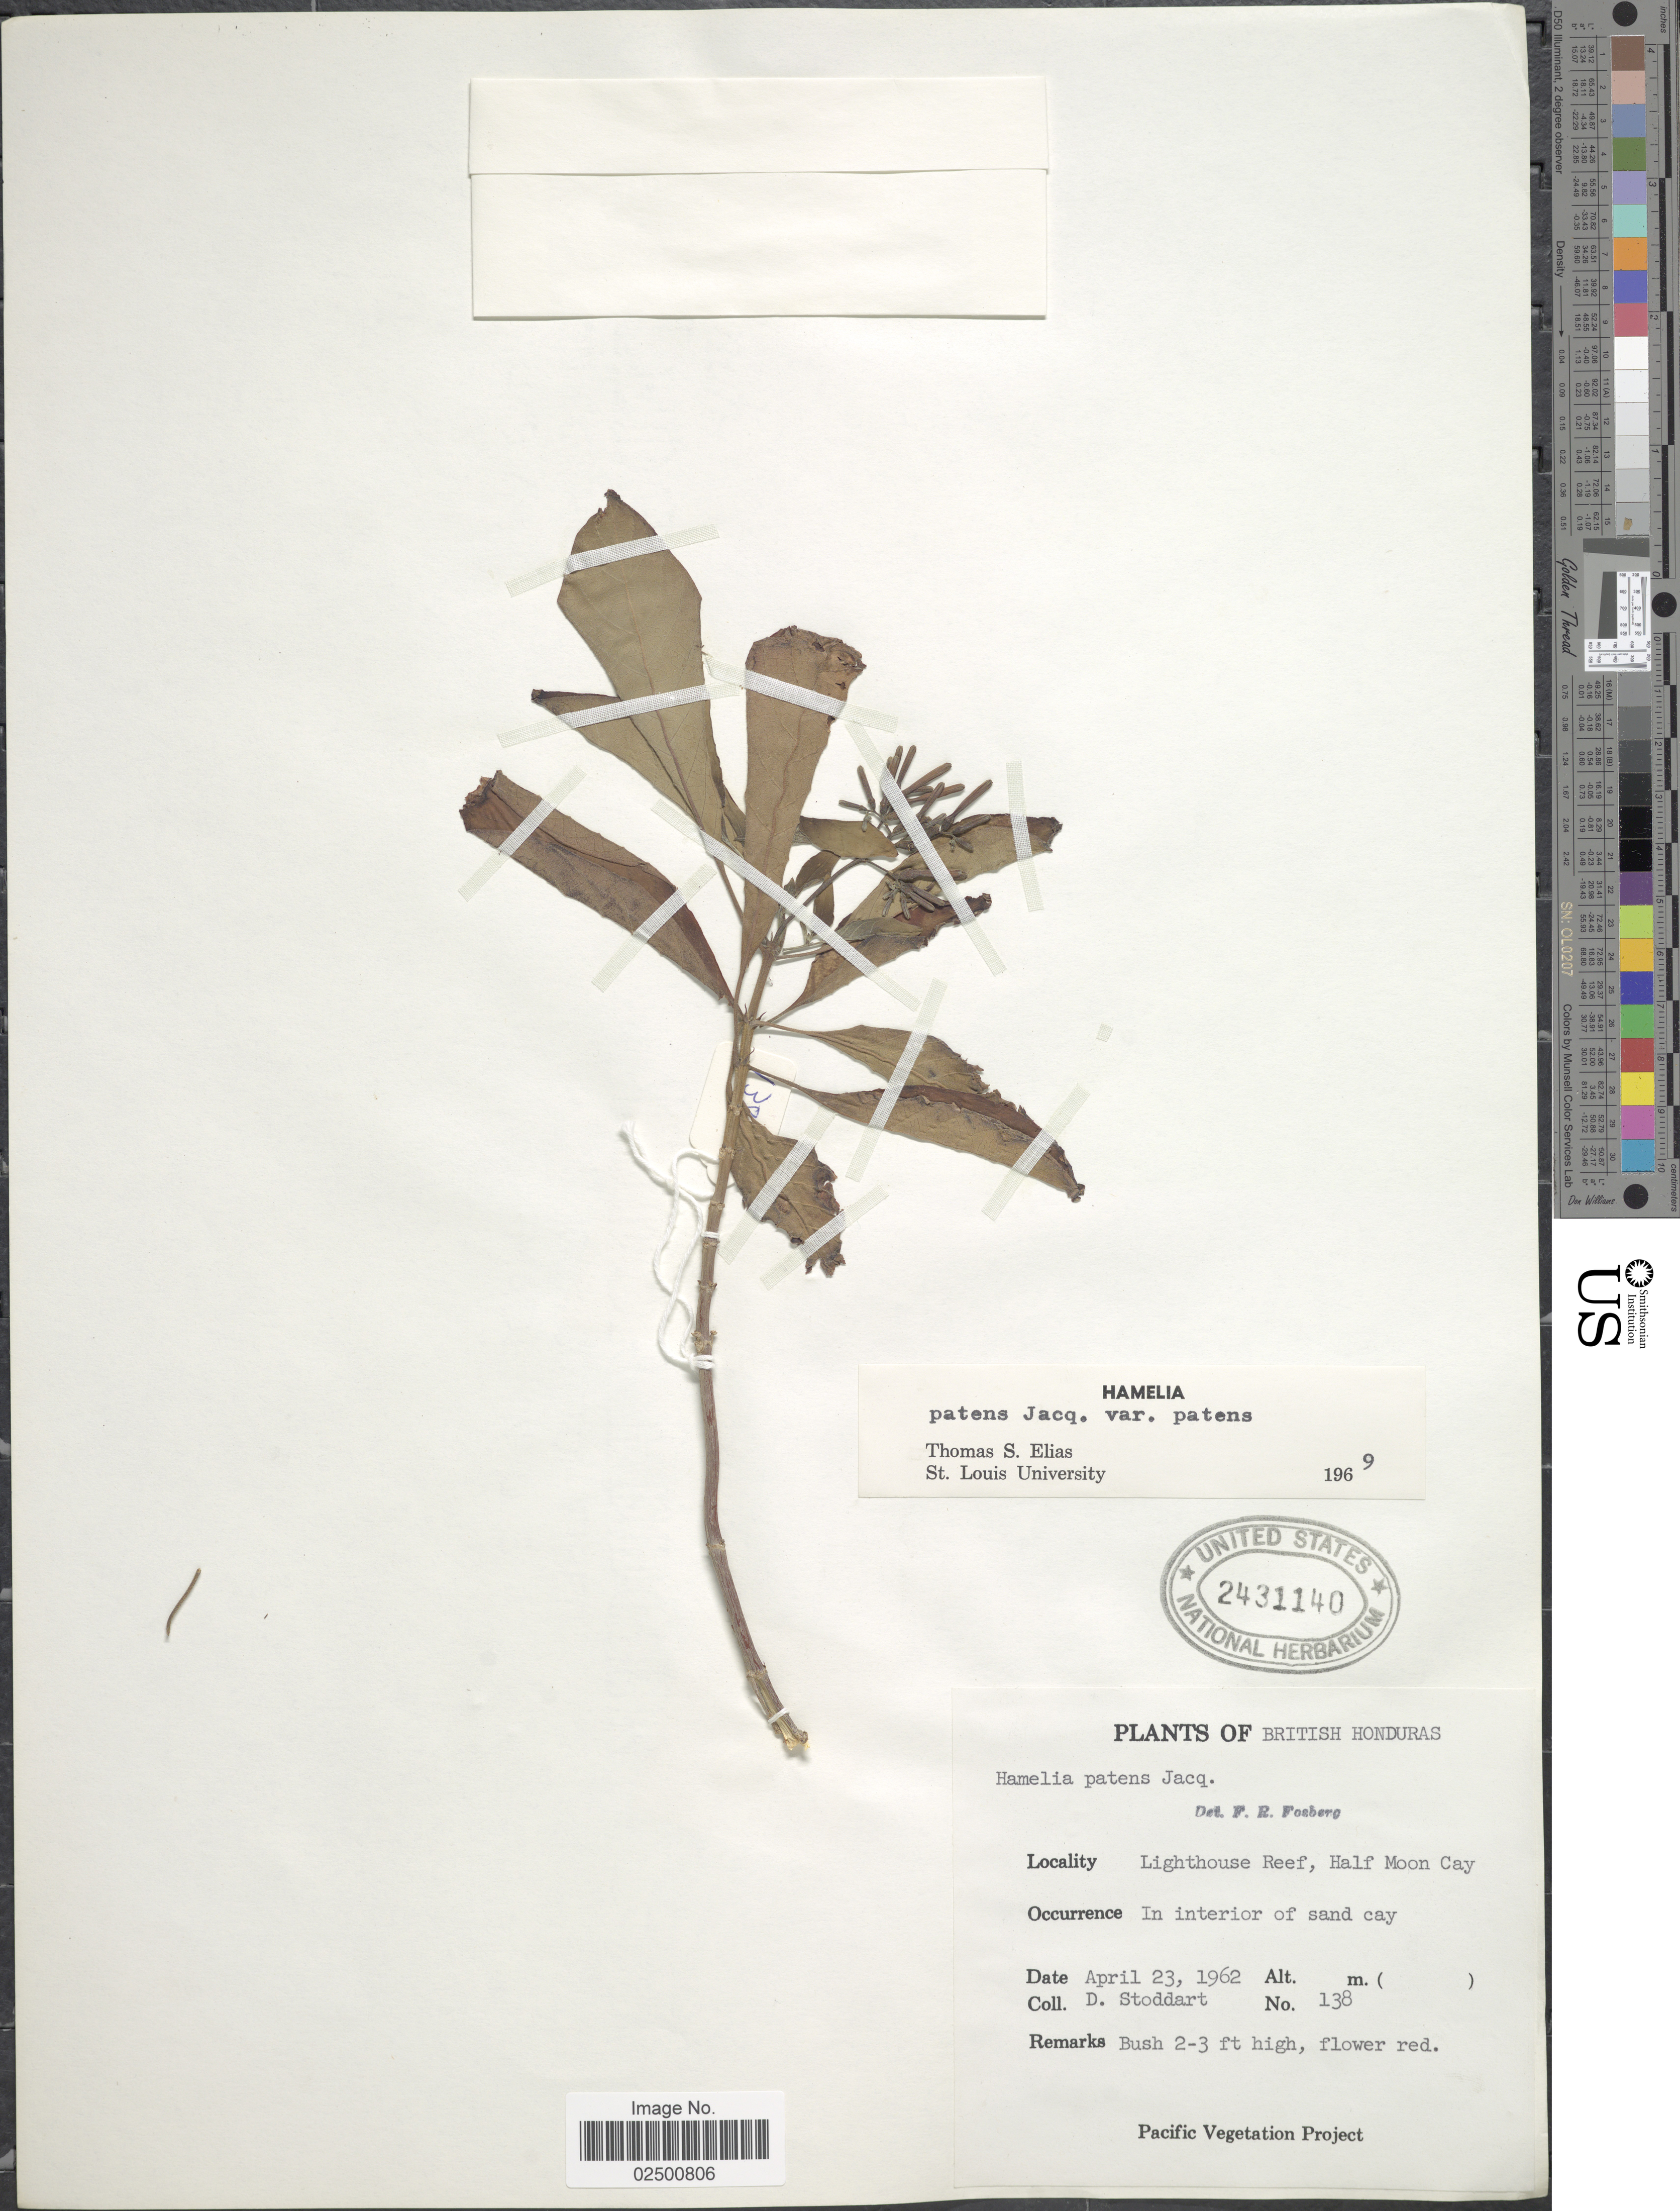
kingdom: Plantae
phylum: Tracheophyta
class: Magnoliopsida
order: Gentianales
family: Rubiaceae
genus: Hamelia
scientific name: Hamelia patens var. patens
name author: Jacq.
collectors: D. Stoddart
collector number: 138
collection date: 1962-04-23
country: Belize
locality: British Honduras. Lighthouse Reef, Half Moon Cay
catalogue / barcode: US 2431140